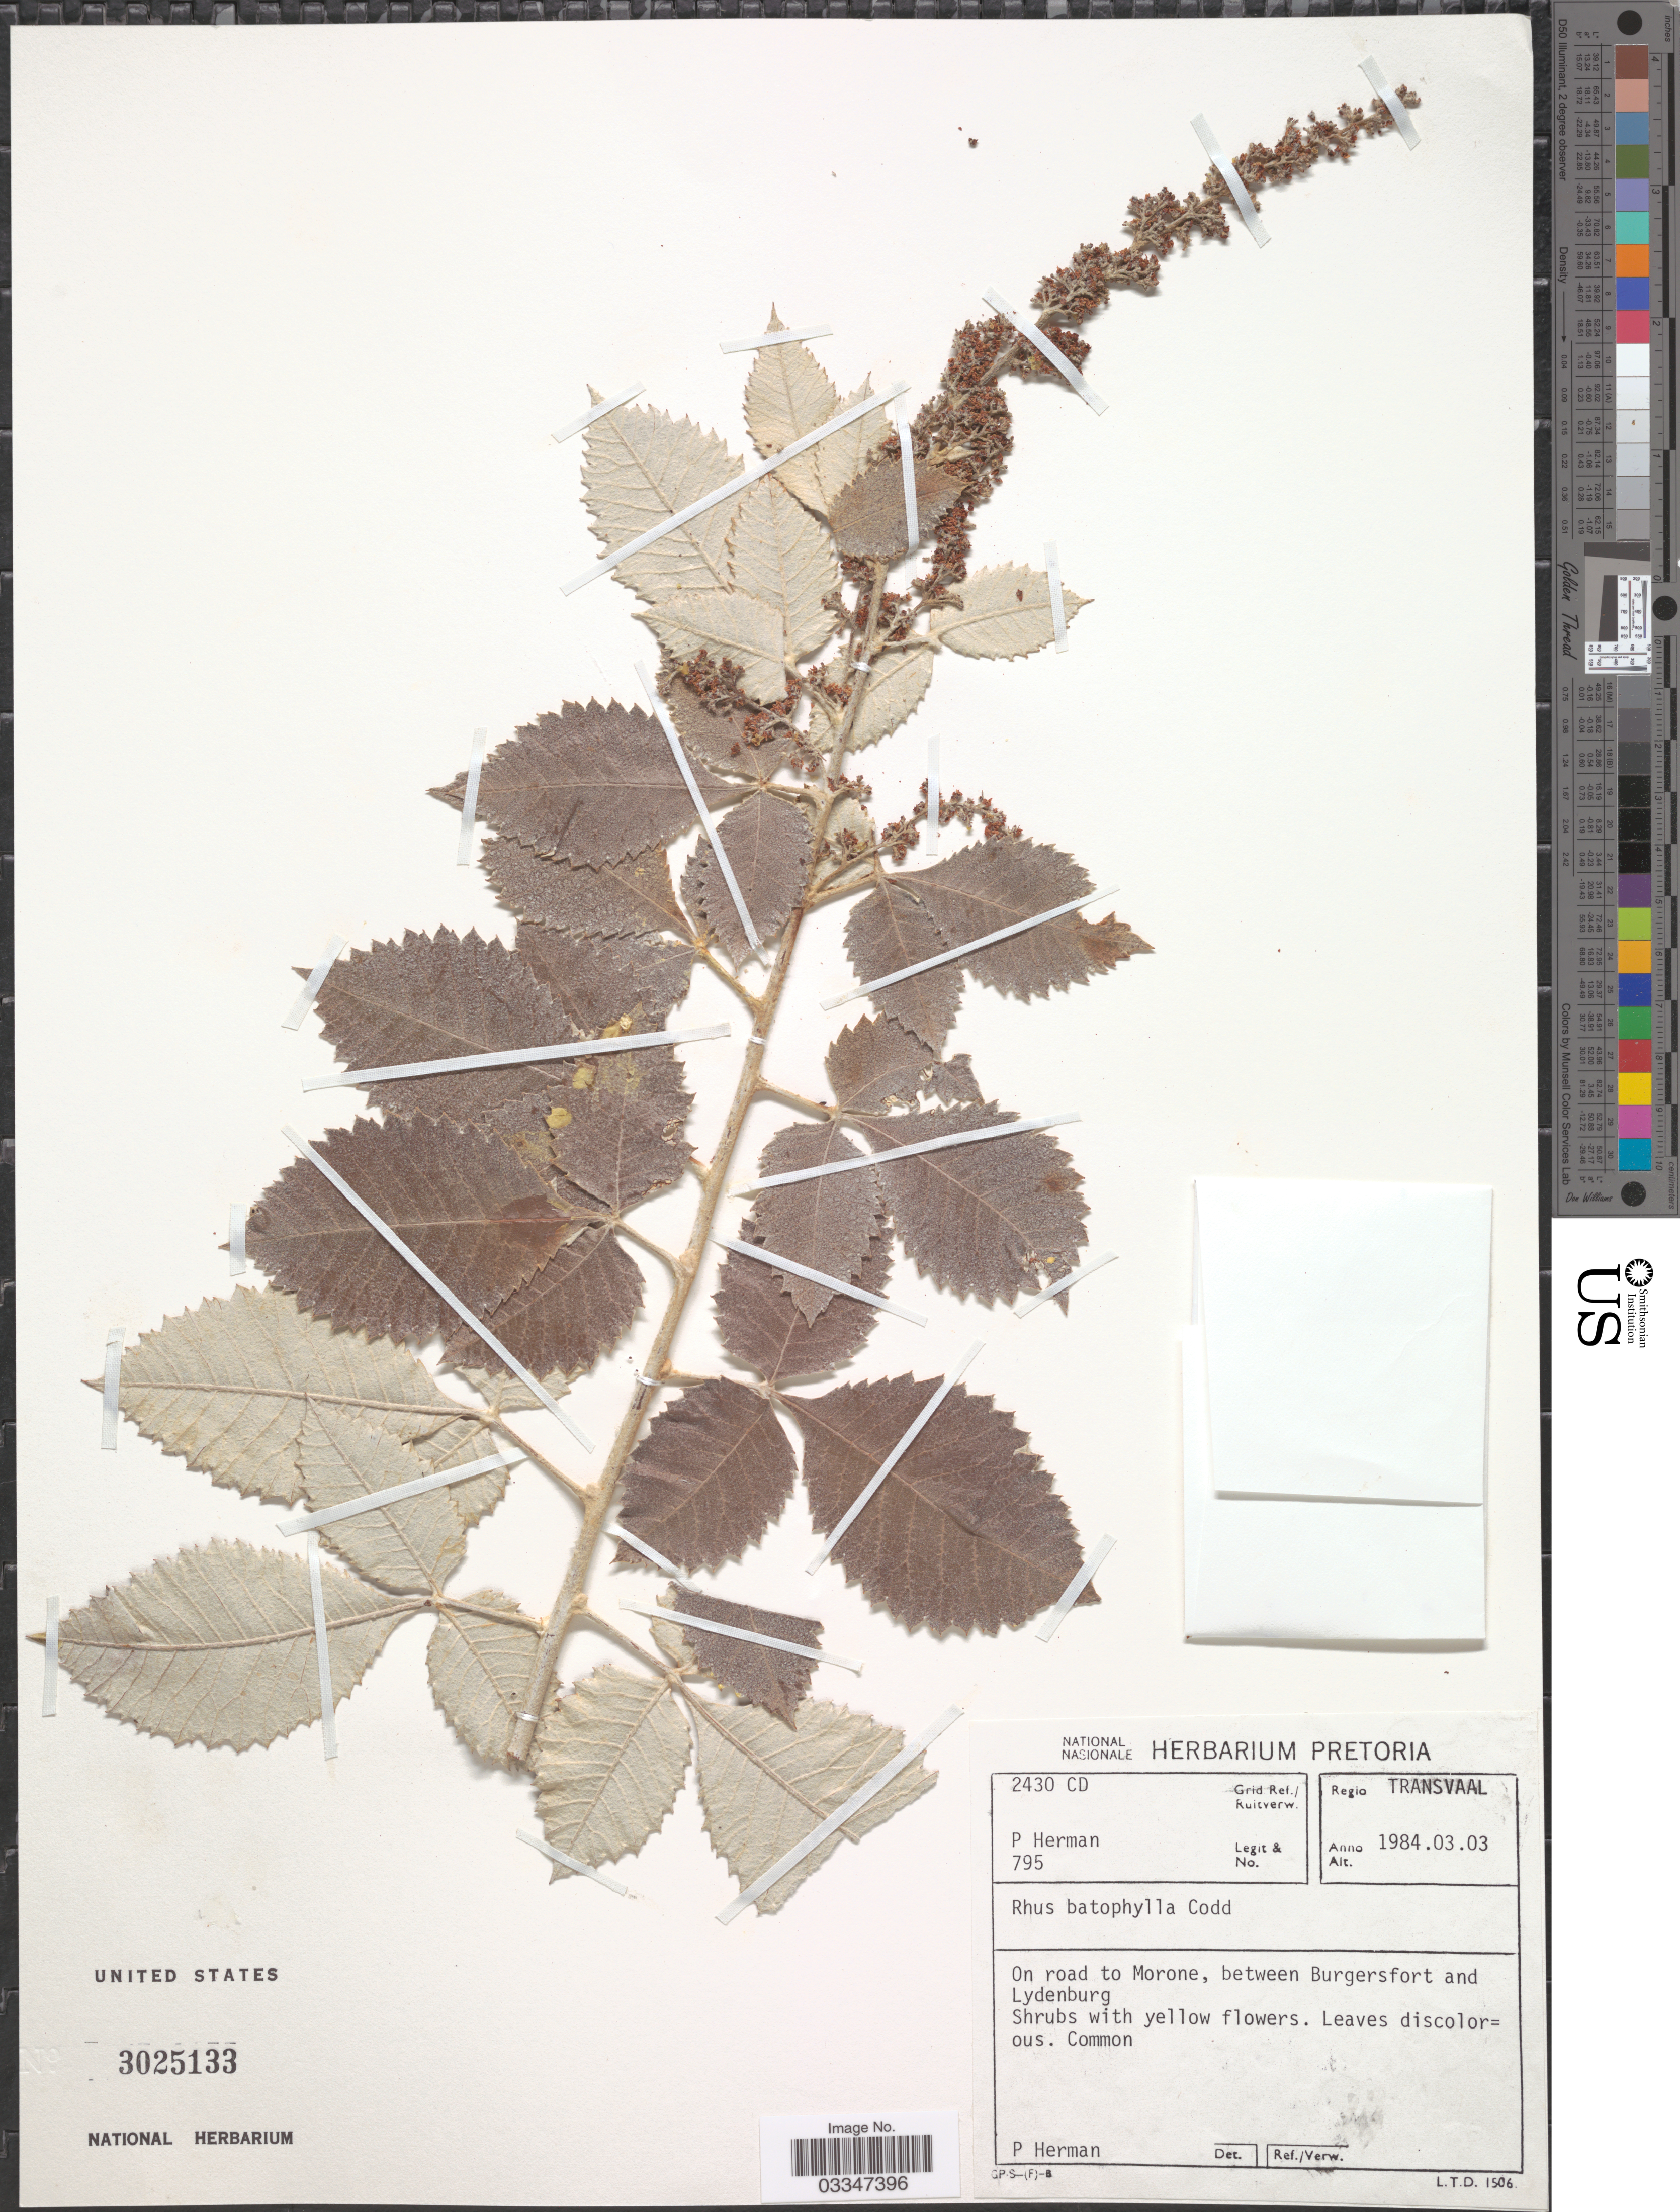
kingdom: Plantae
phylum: Tracheophyta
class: Magnoliopsida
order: Sapindales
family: Anacardiaceae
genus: Rhus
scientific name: Rhus batophylla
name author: Codd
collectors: P. Herman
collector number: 795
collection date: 1984-03-03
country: South Africa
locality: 2430 CD Grid Ref./Ruitverw. Regio Transvaal. On road to Morone, between Burgersfort and Lydenburg.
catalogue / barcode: US 3025133